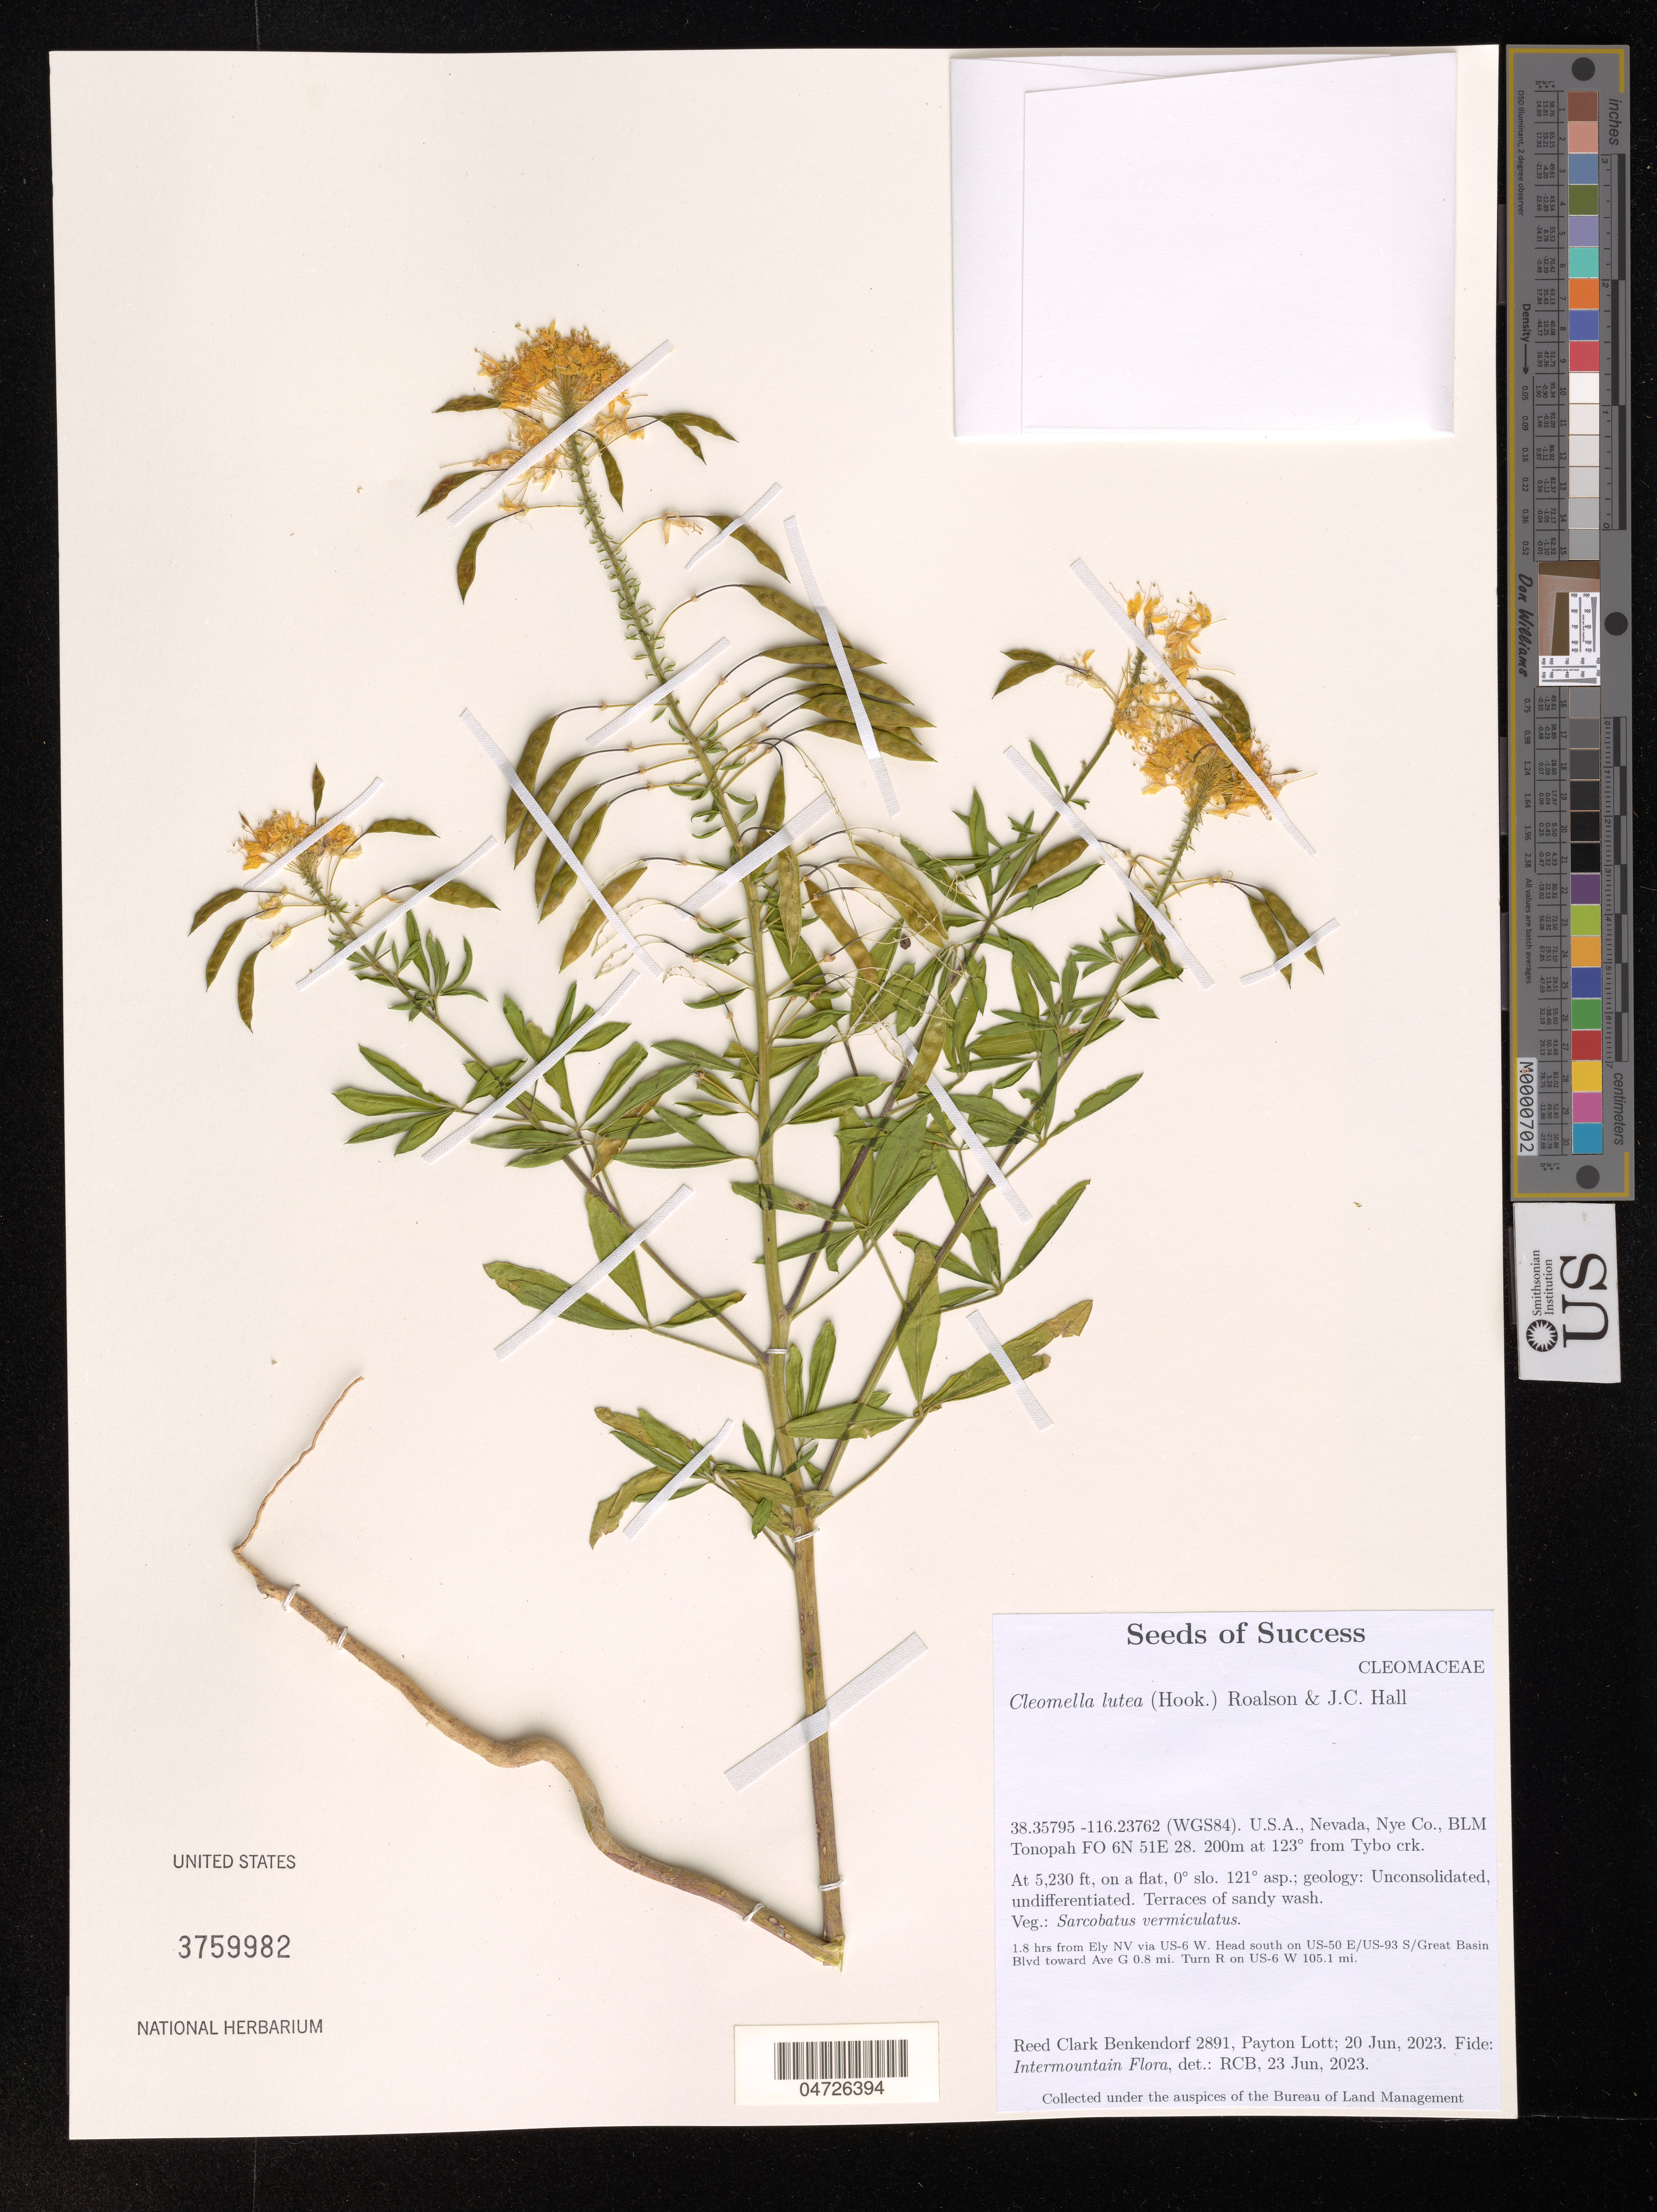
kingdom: Plantae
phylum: Tracheophyta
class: Magnoliopsida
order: Brassicales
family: Cleomaceae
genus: Cleomella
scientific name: Cleomella lutea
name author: (Hook.) Roalson & J.C. Hall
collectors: R. Benkendorf & P. Lott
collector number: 2891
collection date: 2023-06-20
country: United States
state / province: Nevada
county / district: Nye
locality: (WGS84). Nye Co., BLM Tonopah FO 6N 51E 28. 200m at 123° from Tybo crk. On a flat, 0° slo. 121° asp. 1.8 hrs from Ely NV via US-6 W. Head south on US-50 E/US-93 S/Great Basin Blvd toward Ave G 0.8 mi. Turn R on US-6 W 105.1 mi.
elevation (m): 1594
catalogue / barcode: US 3759982